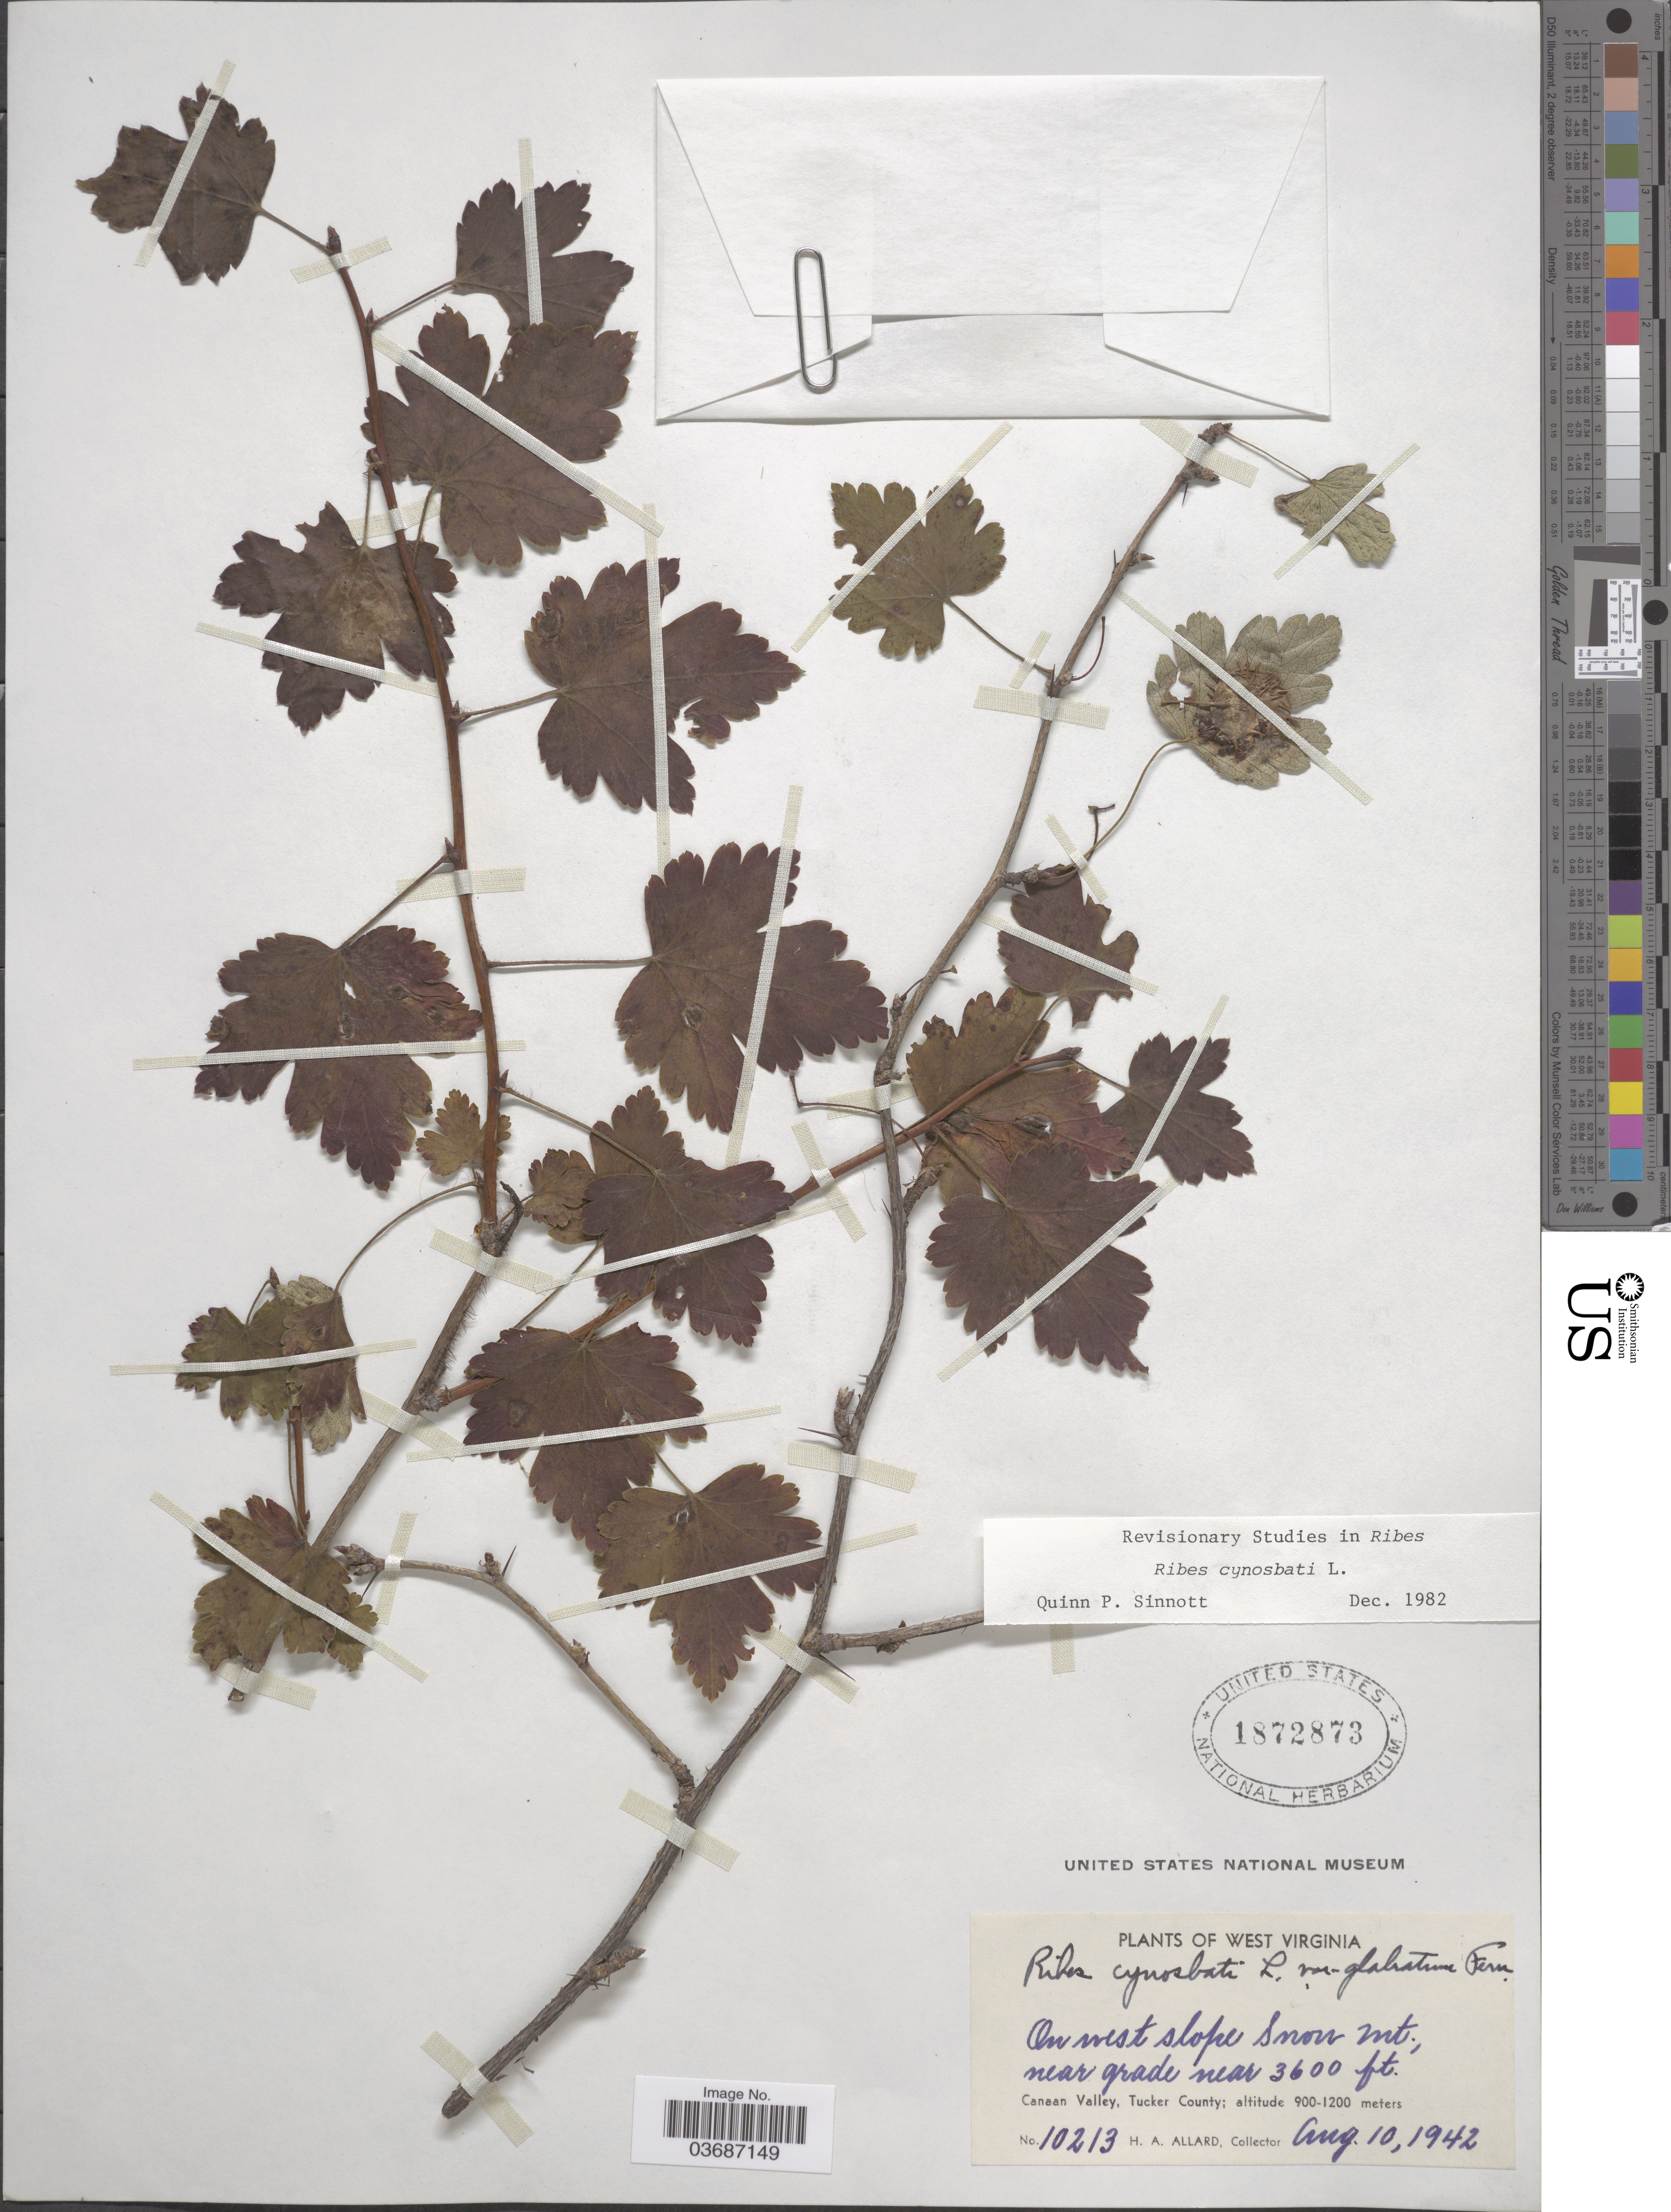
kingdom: Plantae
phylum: Tracheophyta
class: Magnoliopsida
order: Saxifragales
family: Grossulariaceae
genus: Ribes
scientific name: Ribes cynosbati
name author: L.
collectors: H. A. Allard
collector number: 10213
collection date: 1942-08-10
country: United States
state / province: West Virginia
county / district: Tucker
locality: On west slope Snow Mt., near grade near Canaan Valley, Tucker County.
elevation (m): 900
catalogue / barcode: US 1872873